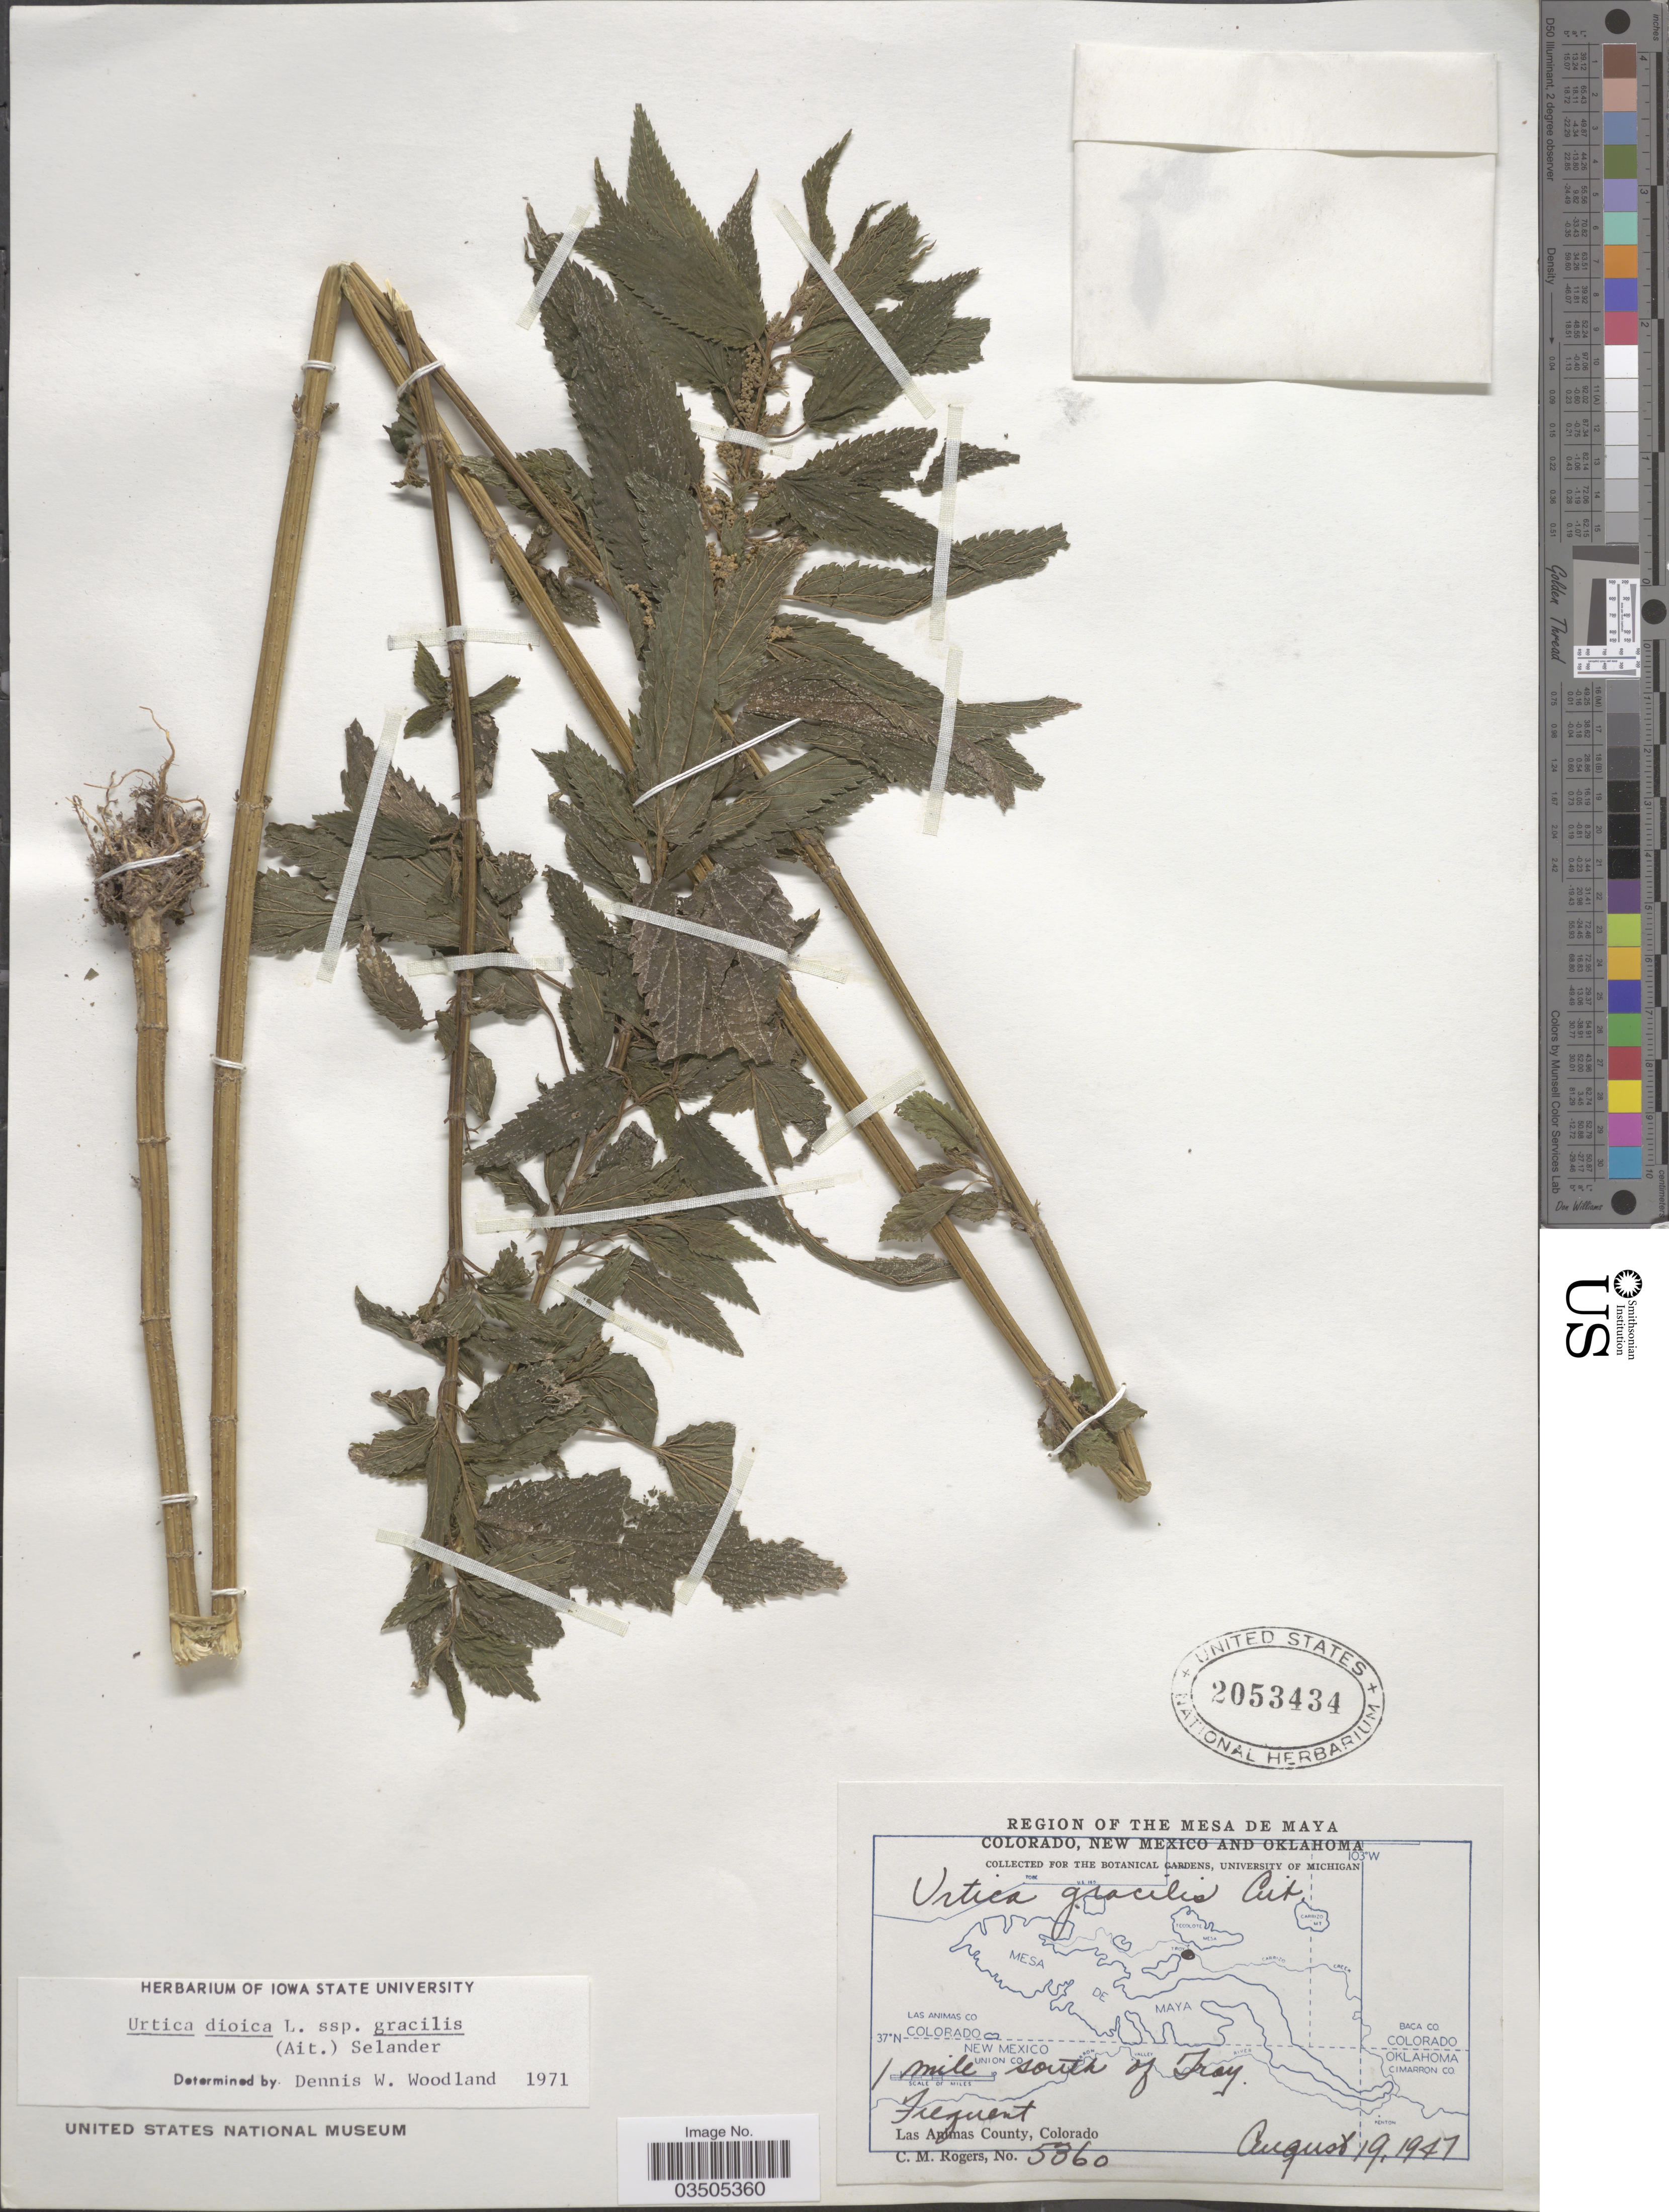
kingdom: Plantae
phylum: Tracheophyta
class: Magnoliopsida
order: Rosales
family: Urticaceae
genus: Urtica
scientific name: Urtica dioica subsp. gracilis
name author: L.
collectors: C. M. Rogers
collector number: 5360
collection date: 1947-08-19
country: United States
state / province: Colorado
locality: The Mesa de Maya. 1 mile south of Troy. Las Animas County.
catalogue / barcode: US 2053434